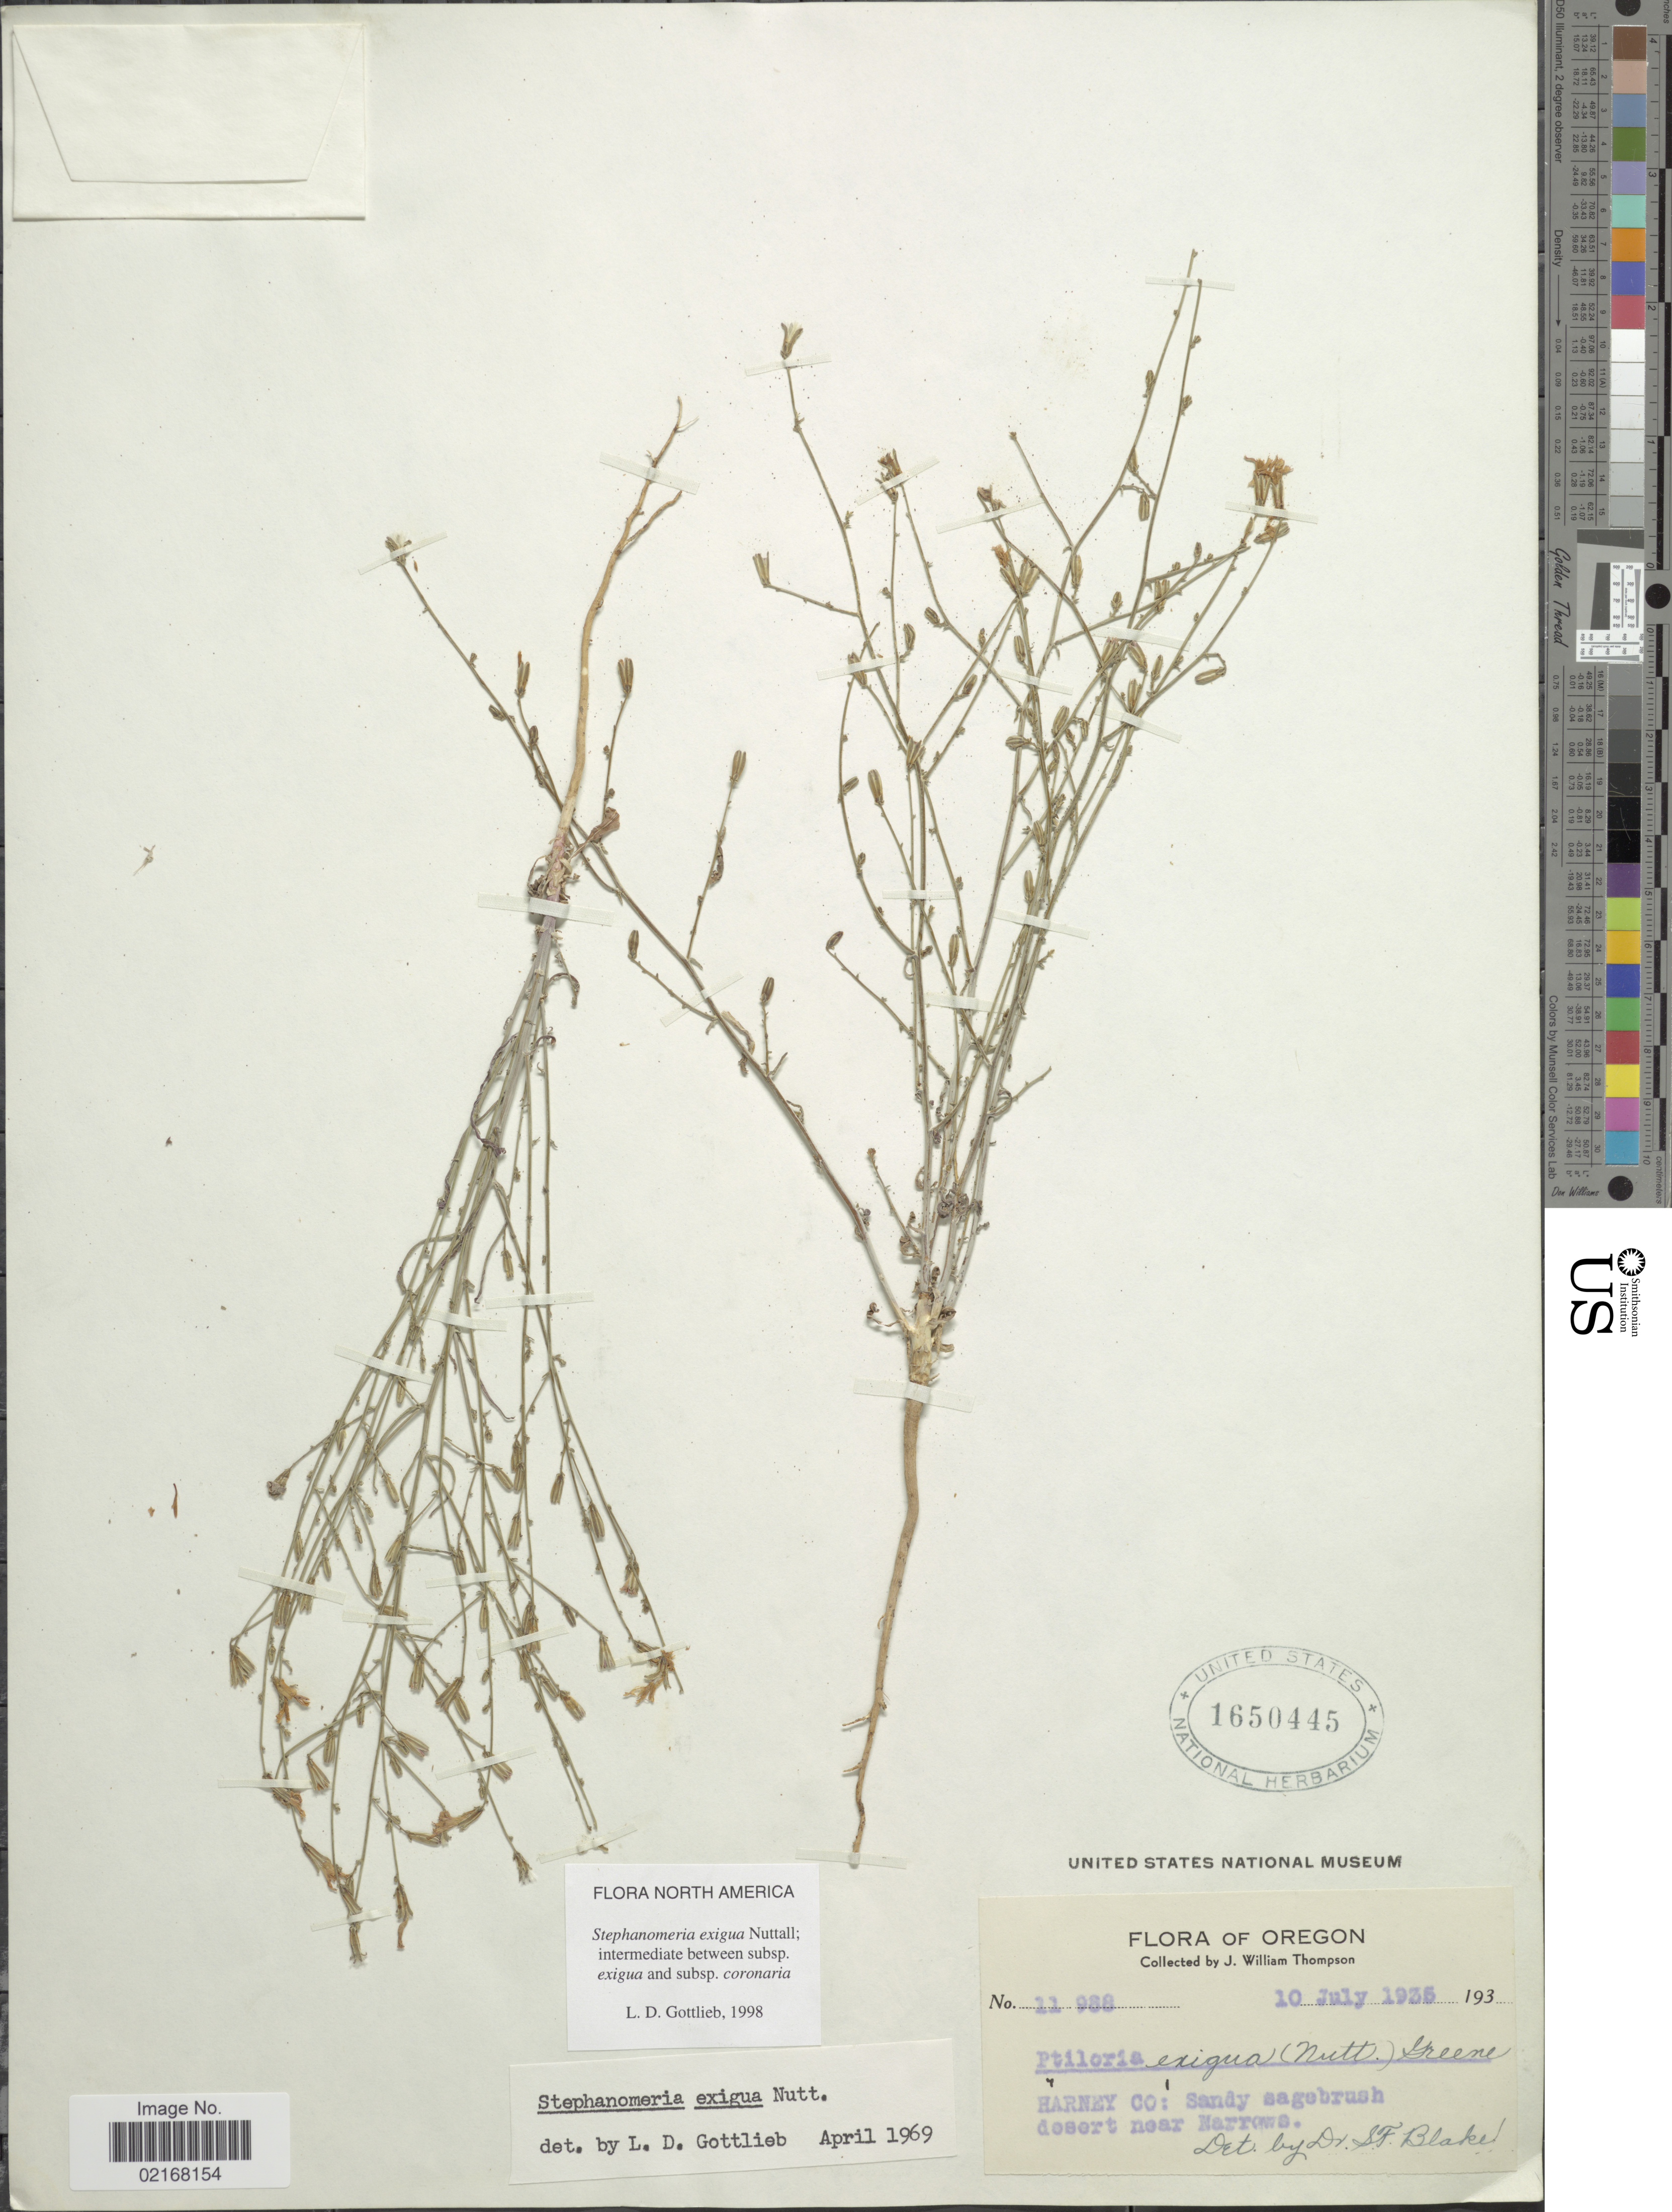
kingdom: Plantae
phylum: Tracheophyta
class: Magnoliopsida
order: Asterales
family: Asteraceae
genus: Stephanomeria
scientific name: Stephanomeria exigua subsp. coronaria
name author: (Greene) Gottlieb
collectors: J. W. Thompson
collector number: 11938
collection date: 1935-07-10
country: United States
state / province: Oregon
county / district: Harney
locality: Harney Co: Sandy sagebrush desert near Narrows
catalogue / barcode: US 1650445